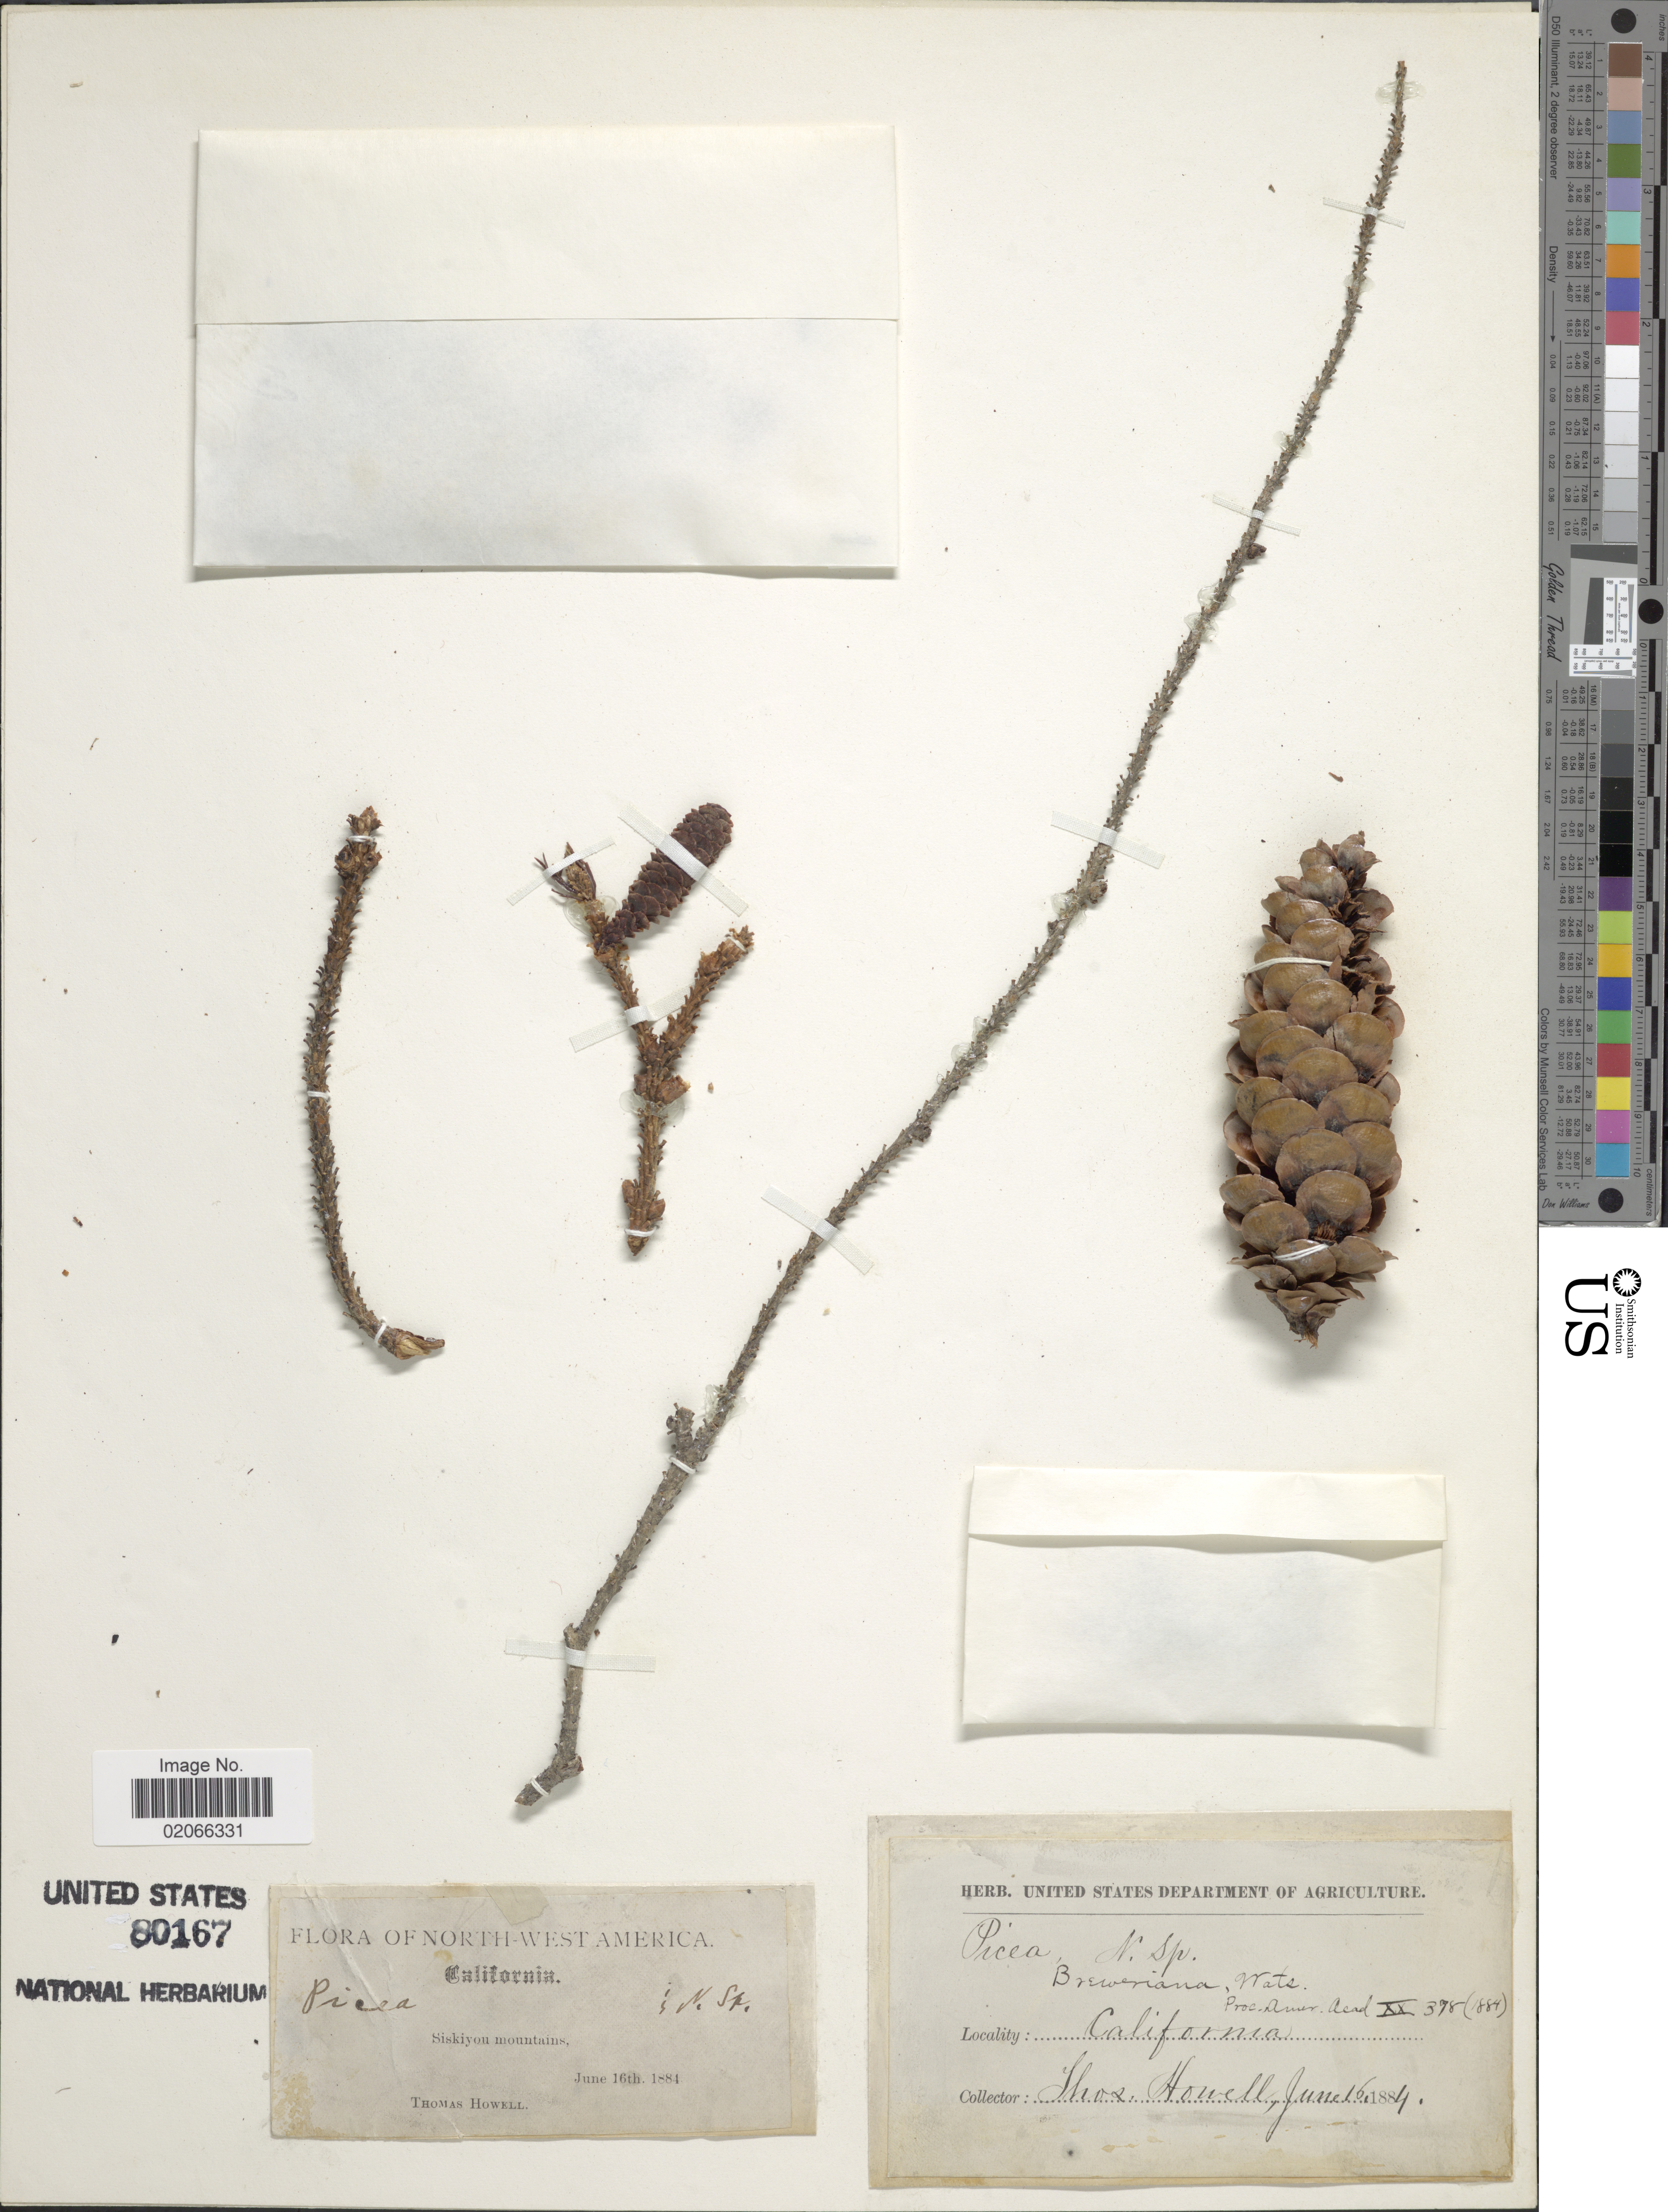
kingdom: Plantae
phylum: Tracheophyta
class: Pinopsida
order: Pinales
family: Pinaceae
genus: Picea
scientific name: Picea breweriana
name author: S. Watson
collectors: T. Howell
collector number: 378?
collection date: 1884-06-16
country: United States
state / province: California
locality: North-west America, Siskiyou mountains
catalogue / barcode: US 80167